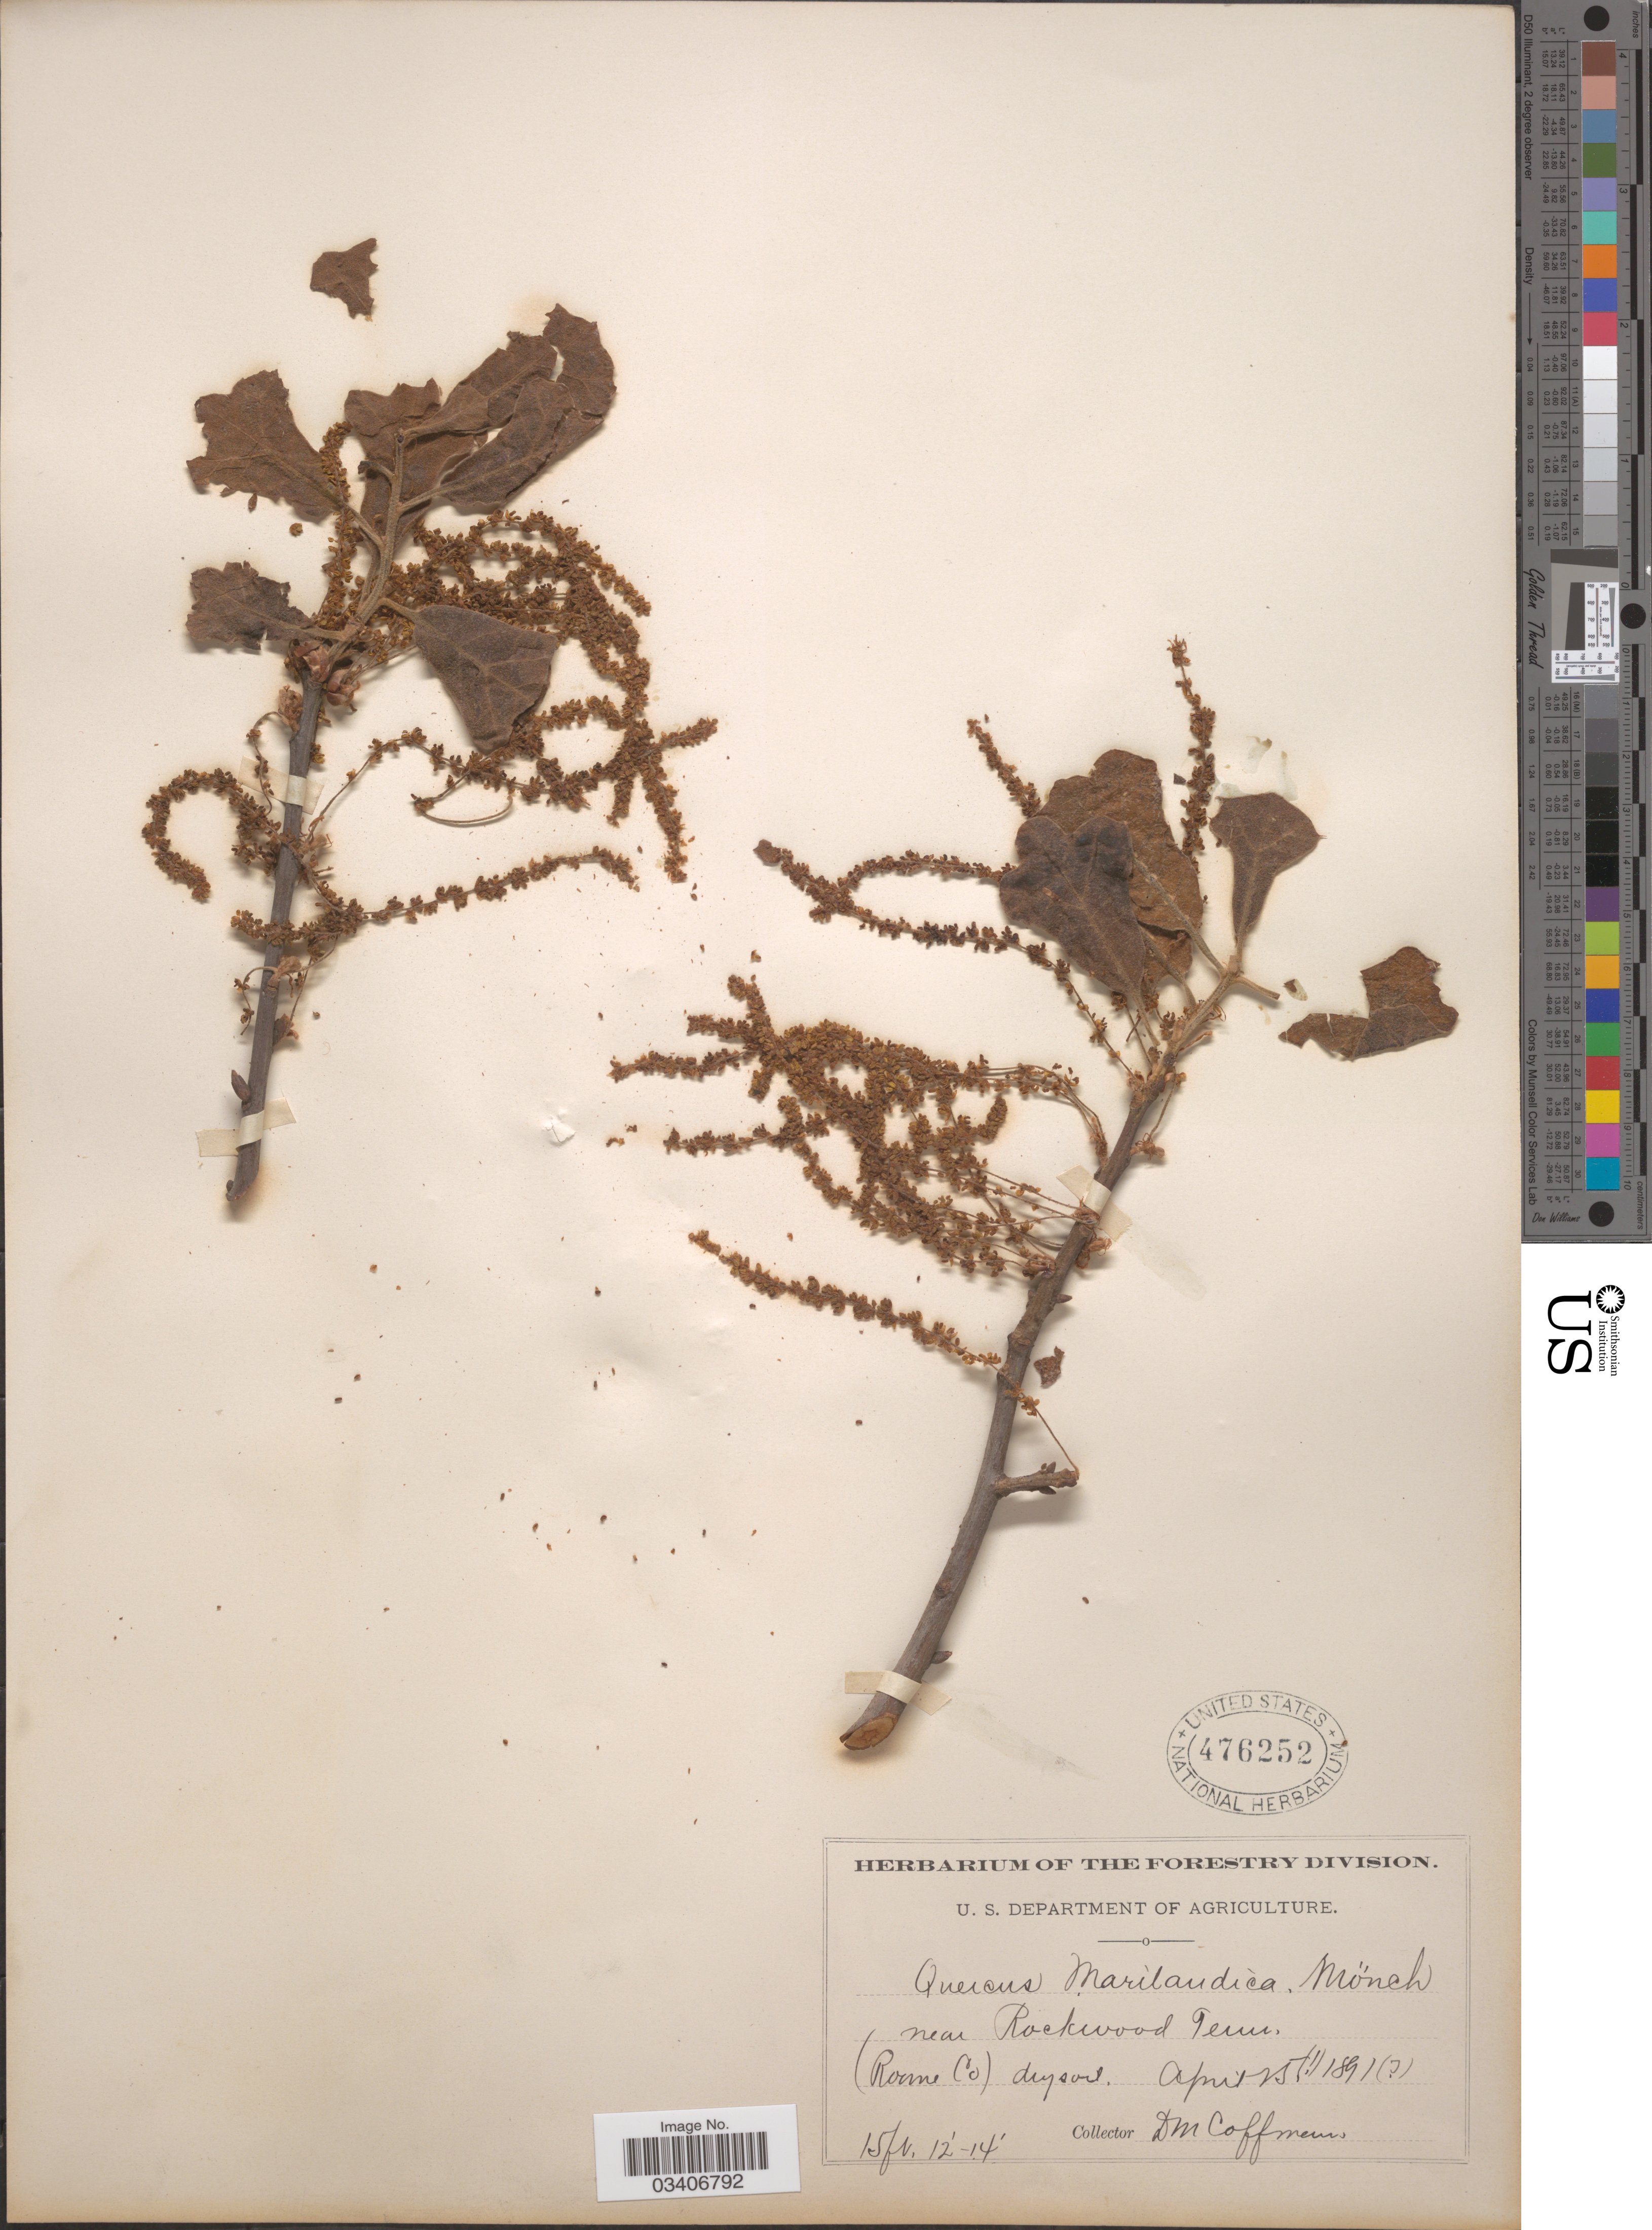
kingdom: Plantae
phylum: Tracheophyta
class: Magnoliopsida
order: Fagales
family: Fagaceae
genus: Quercus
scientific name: Quercus marilandica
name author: (L.) Münchh.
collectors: D. M. Coffman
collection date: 1891-04-25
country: United States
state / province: Tennessee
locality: Near Rockwood. (Roane Co).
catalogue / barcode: US 476252